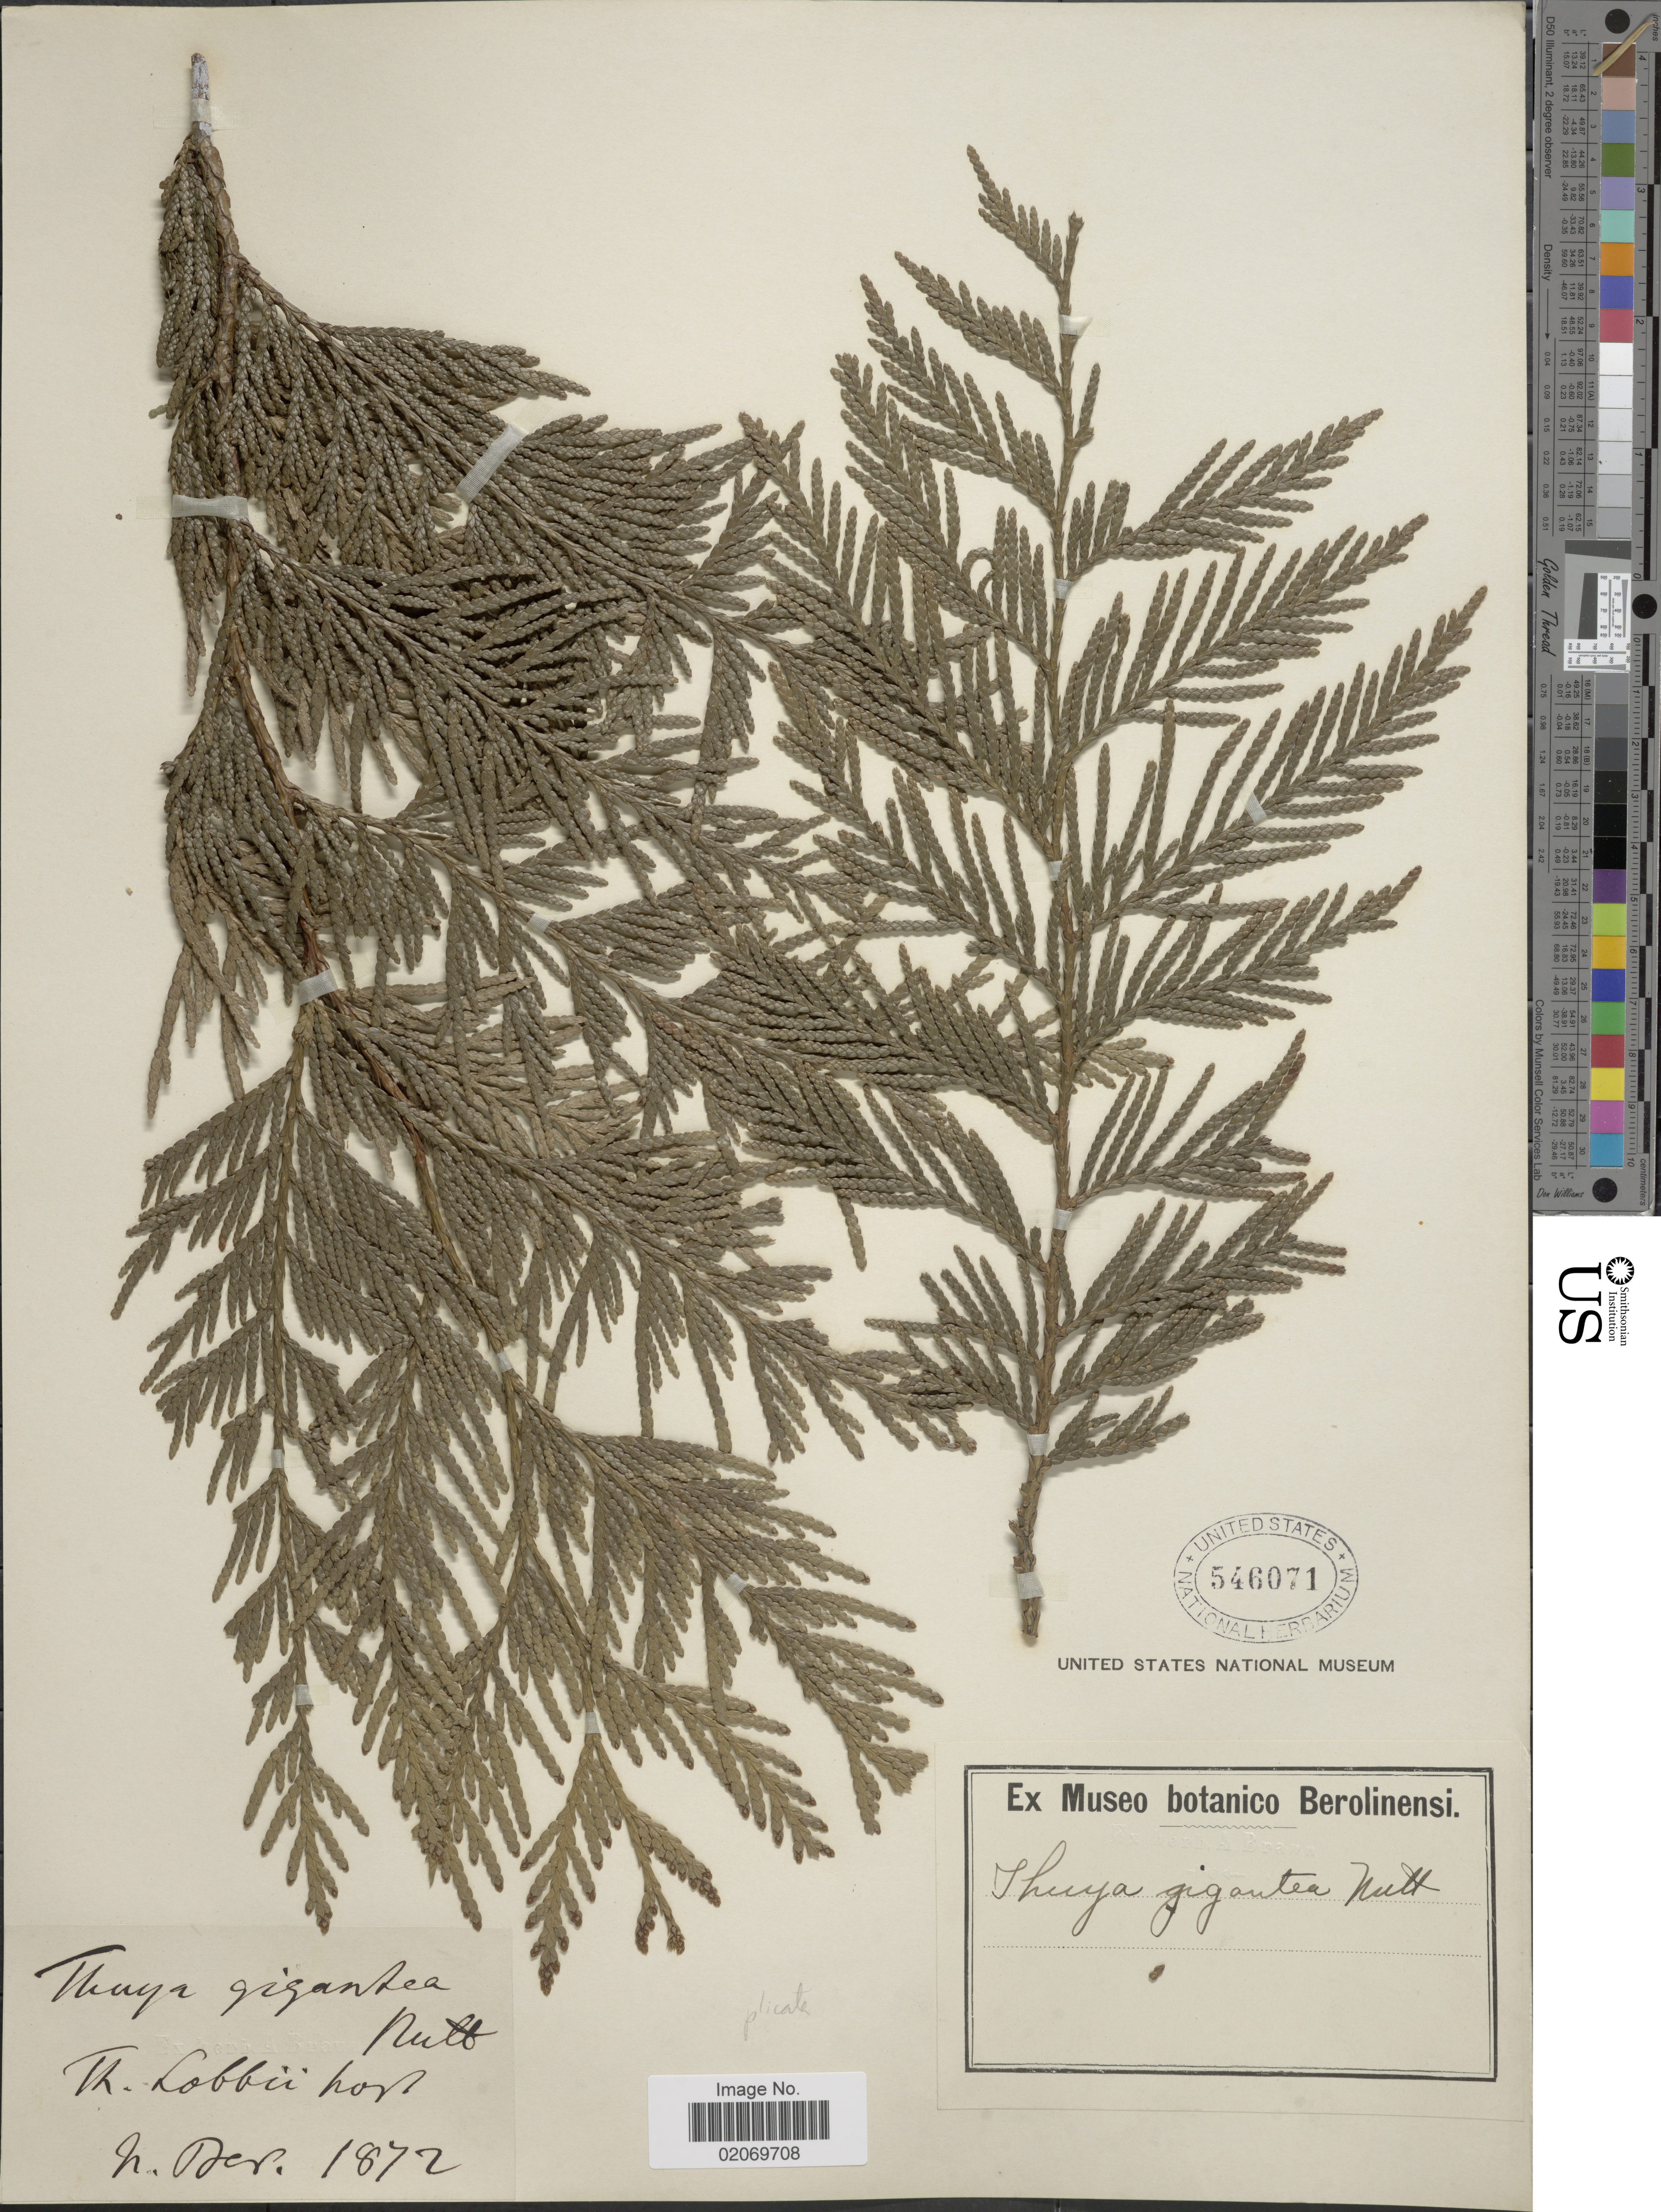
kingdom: Plantae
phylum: Tracheophyta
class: Pinopsida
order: Pinales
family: Cupressaceae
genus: Thuja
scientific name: Thuja sp.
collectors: ex Museo Botanico Berolinensi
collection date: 1872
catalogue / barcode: US 546071